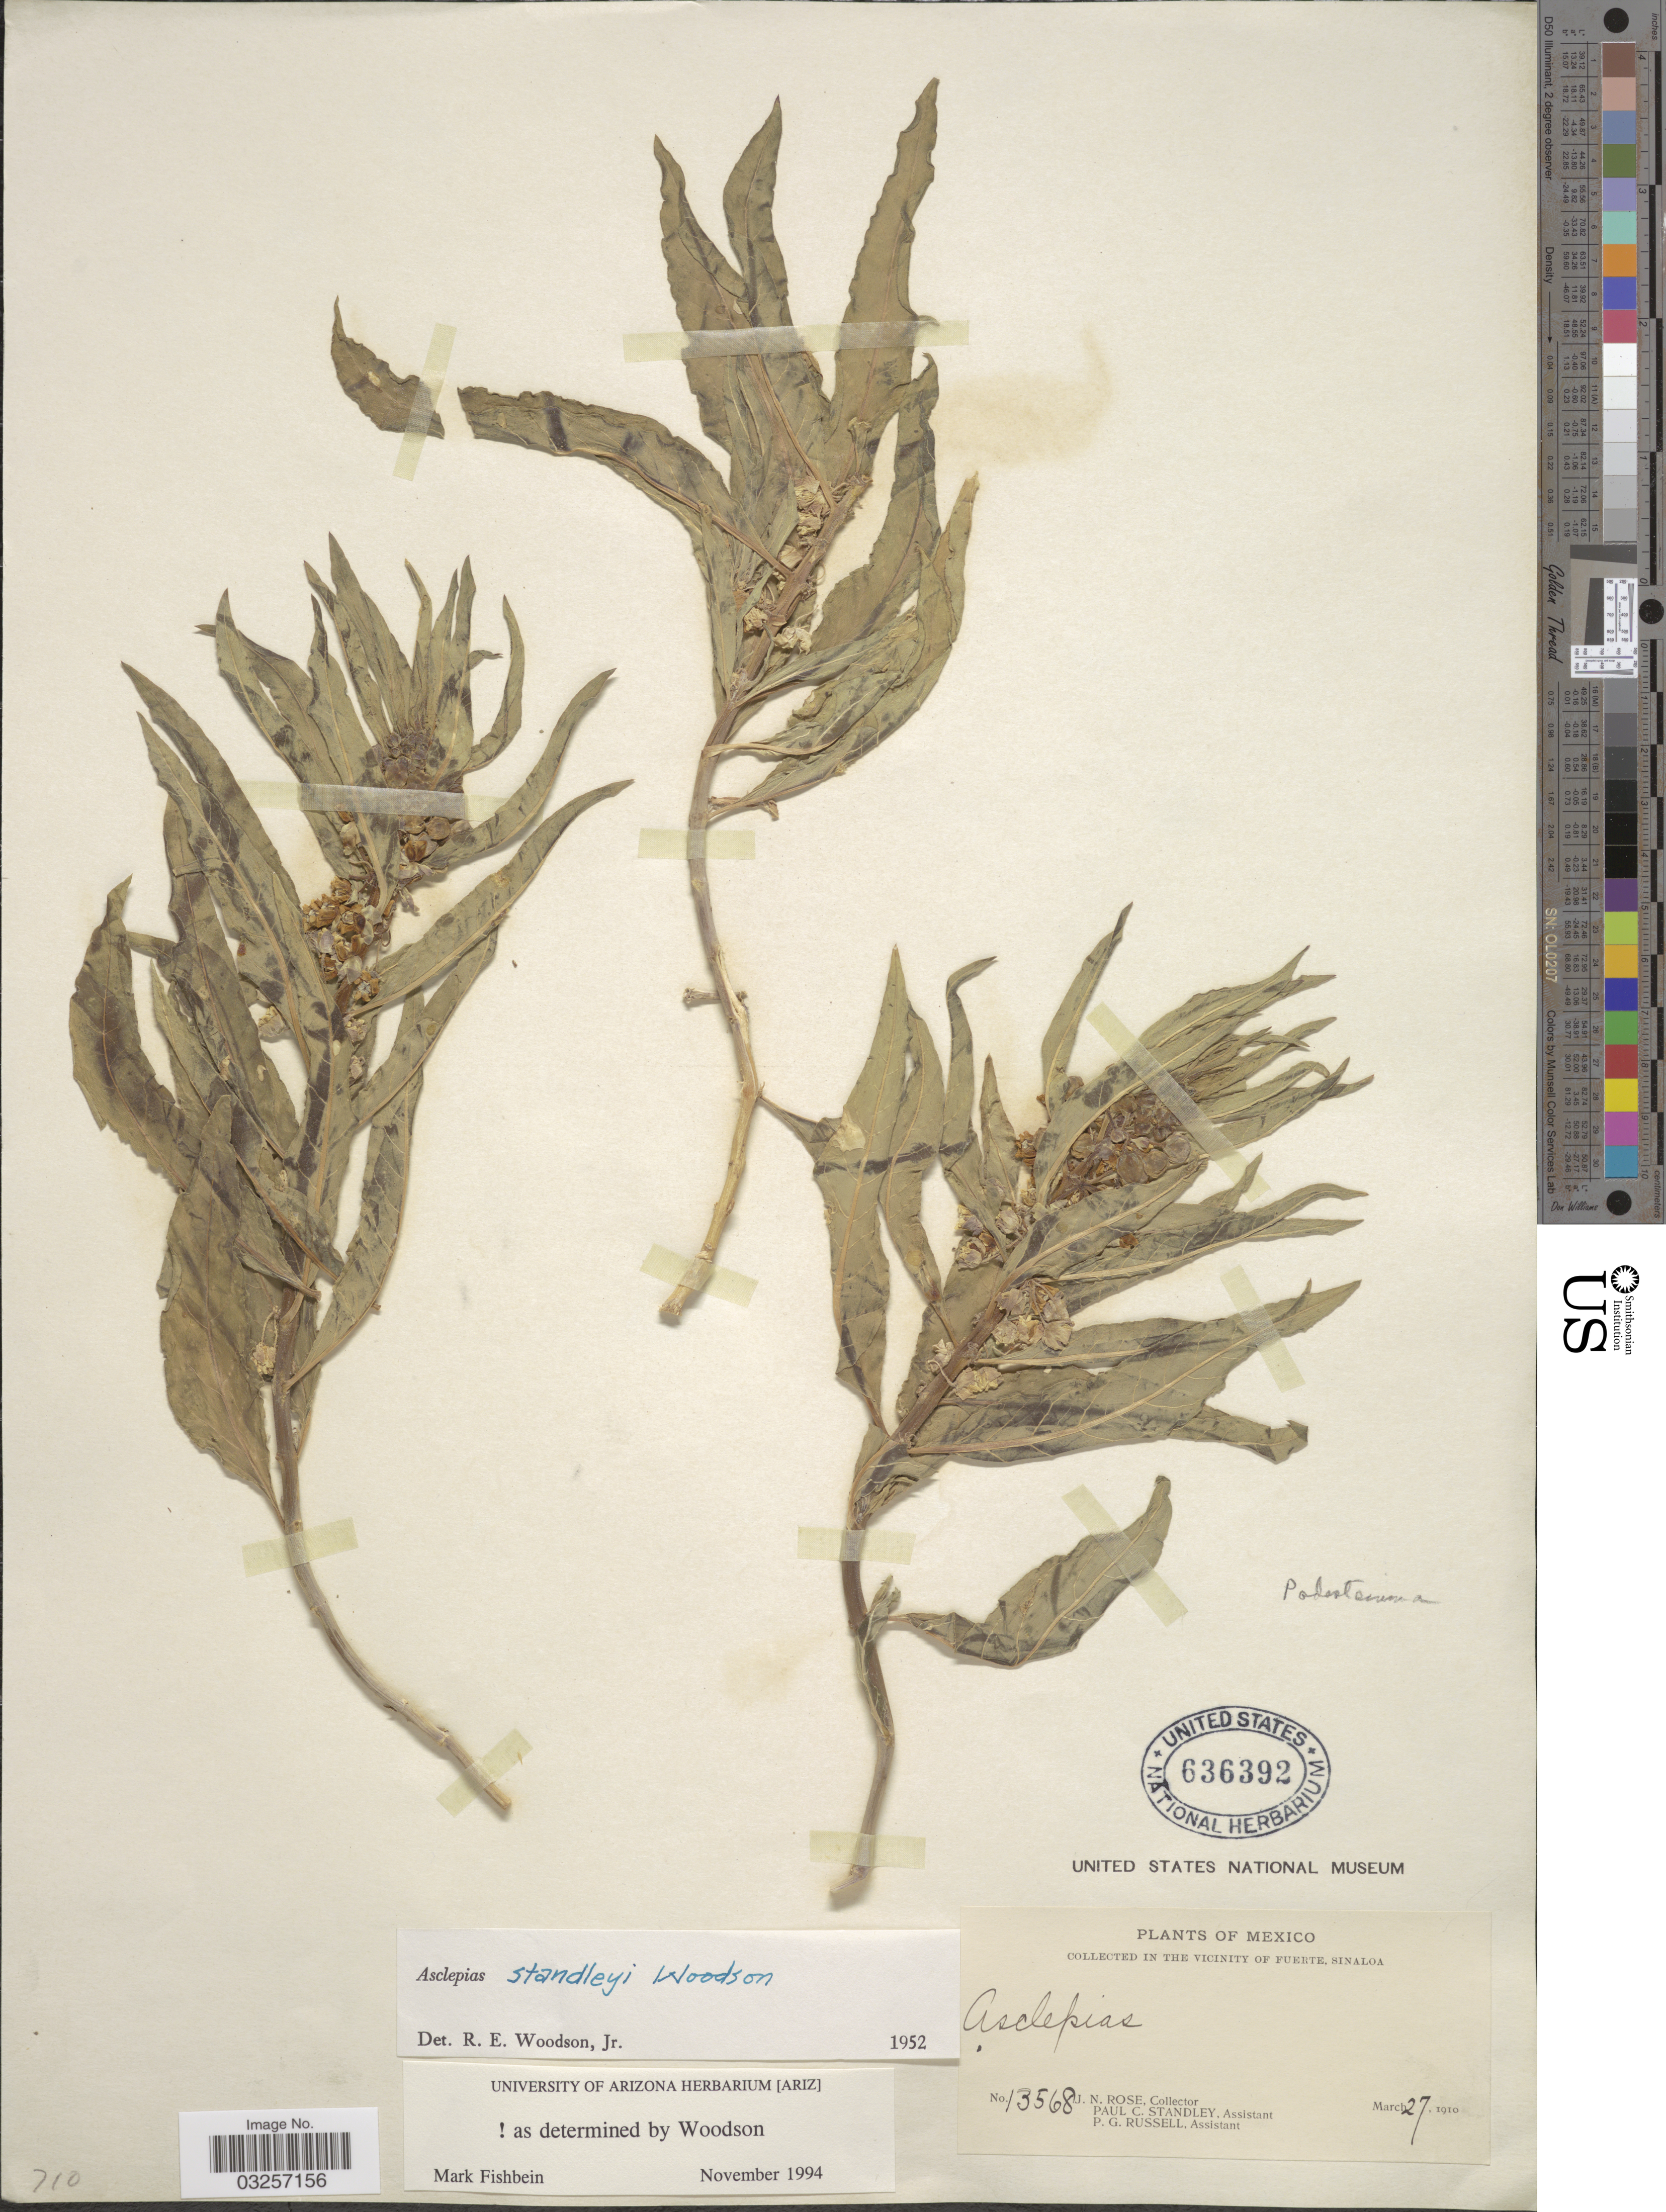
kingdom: Plantae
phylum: Tracheophyta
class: Magnoliopsida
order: Gentianales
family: Apocynaceae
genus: Asclepias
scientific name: Asclepias standleyi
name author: Woodson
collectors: J. N. Rose, P. C. Standley & P. G. Russell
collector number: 13568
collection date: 1910-03-27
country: Mexico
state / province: Sinaloa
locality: In the vicinity of Fuerte.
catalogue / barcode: US 636392